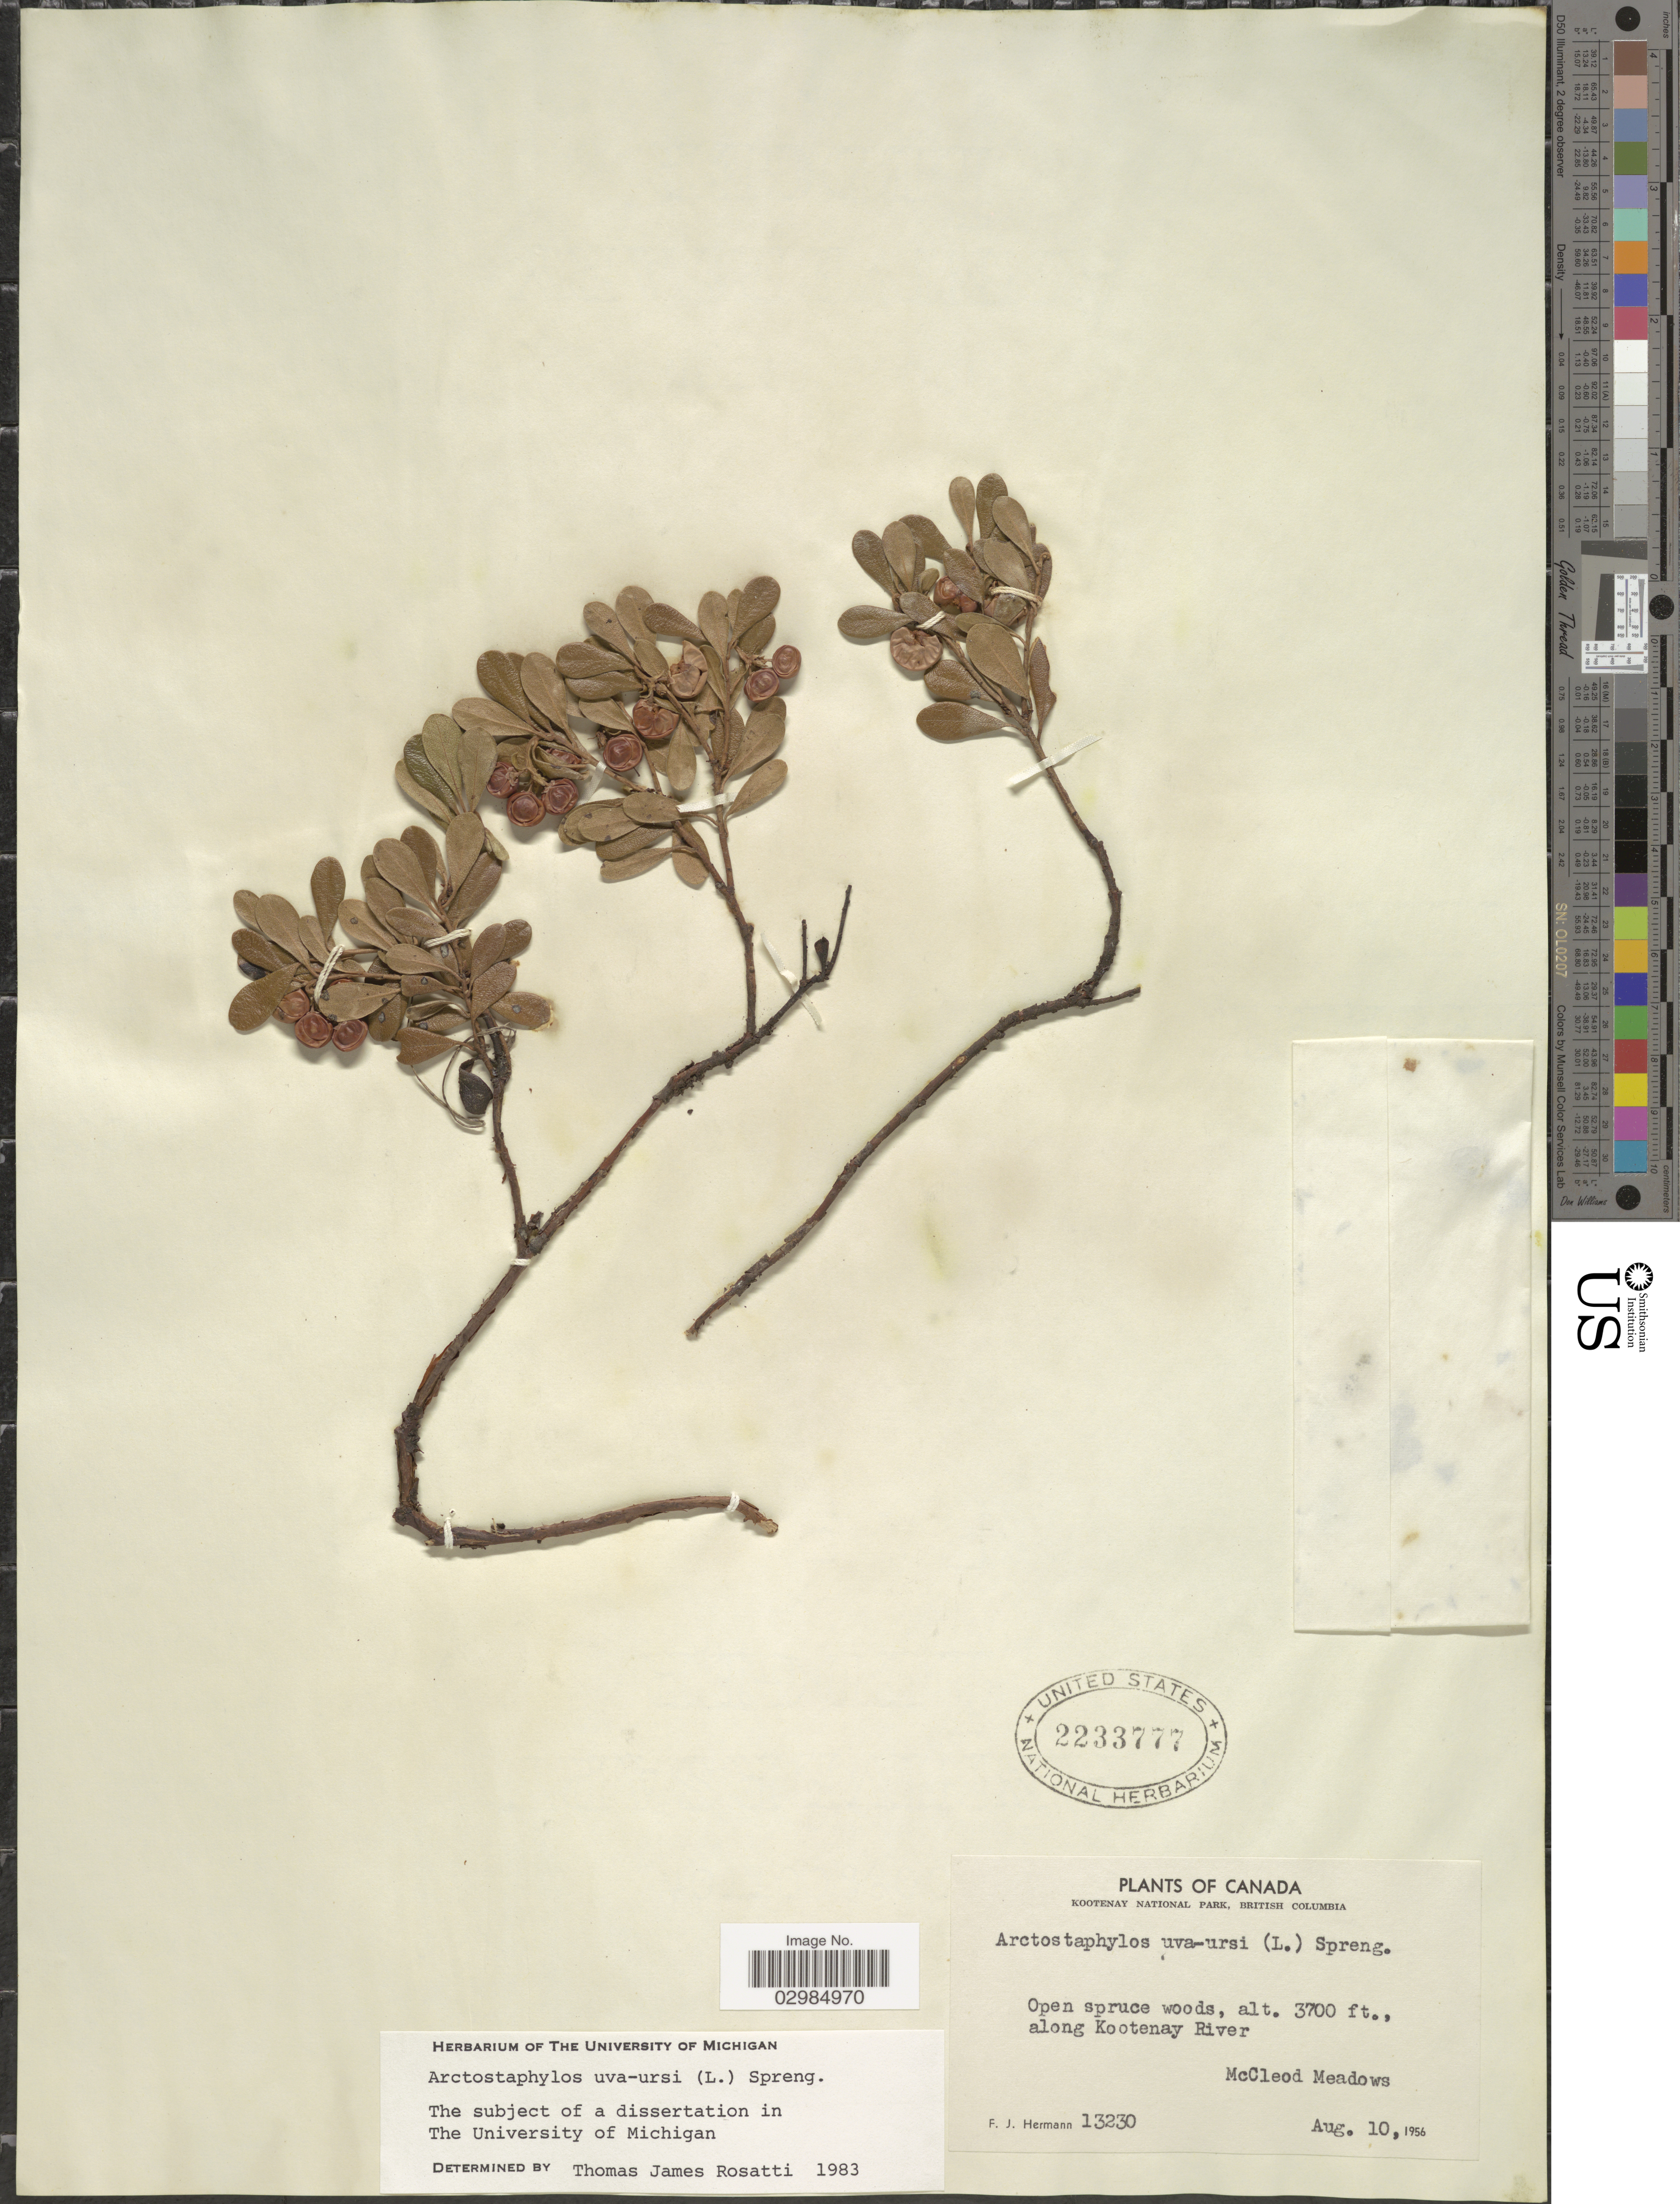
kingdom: Plantae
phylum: Tracheophyta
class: Magnoliopsida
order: Ericales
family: Ericaceae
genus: Arctostaphylos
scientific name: Arctostaphylos uva-ursi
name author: (L.) Spreng.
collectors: F. J. Hermann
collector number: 13230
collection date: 1956-08-10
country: Canada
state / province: British Columbia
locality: Kootenay National Park, along Kootenay River, McCleod Meadows.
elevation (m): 1128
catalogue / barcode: US 2233777